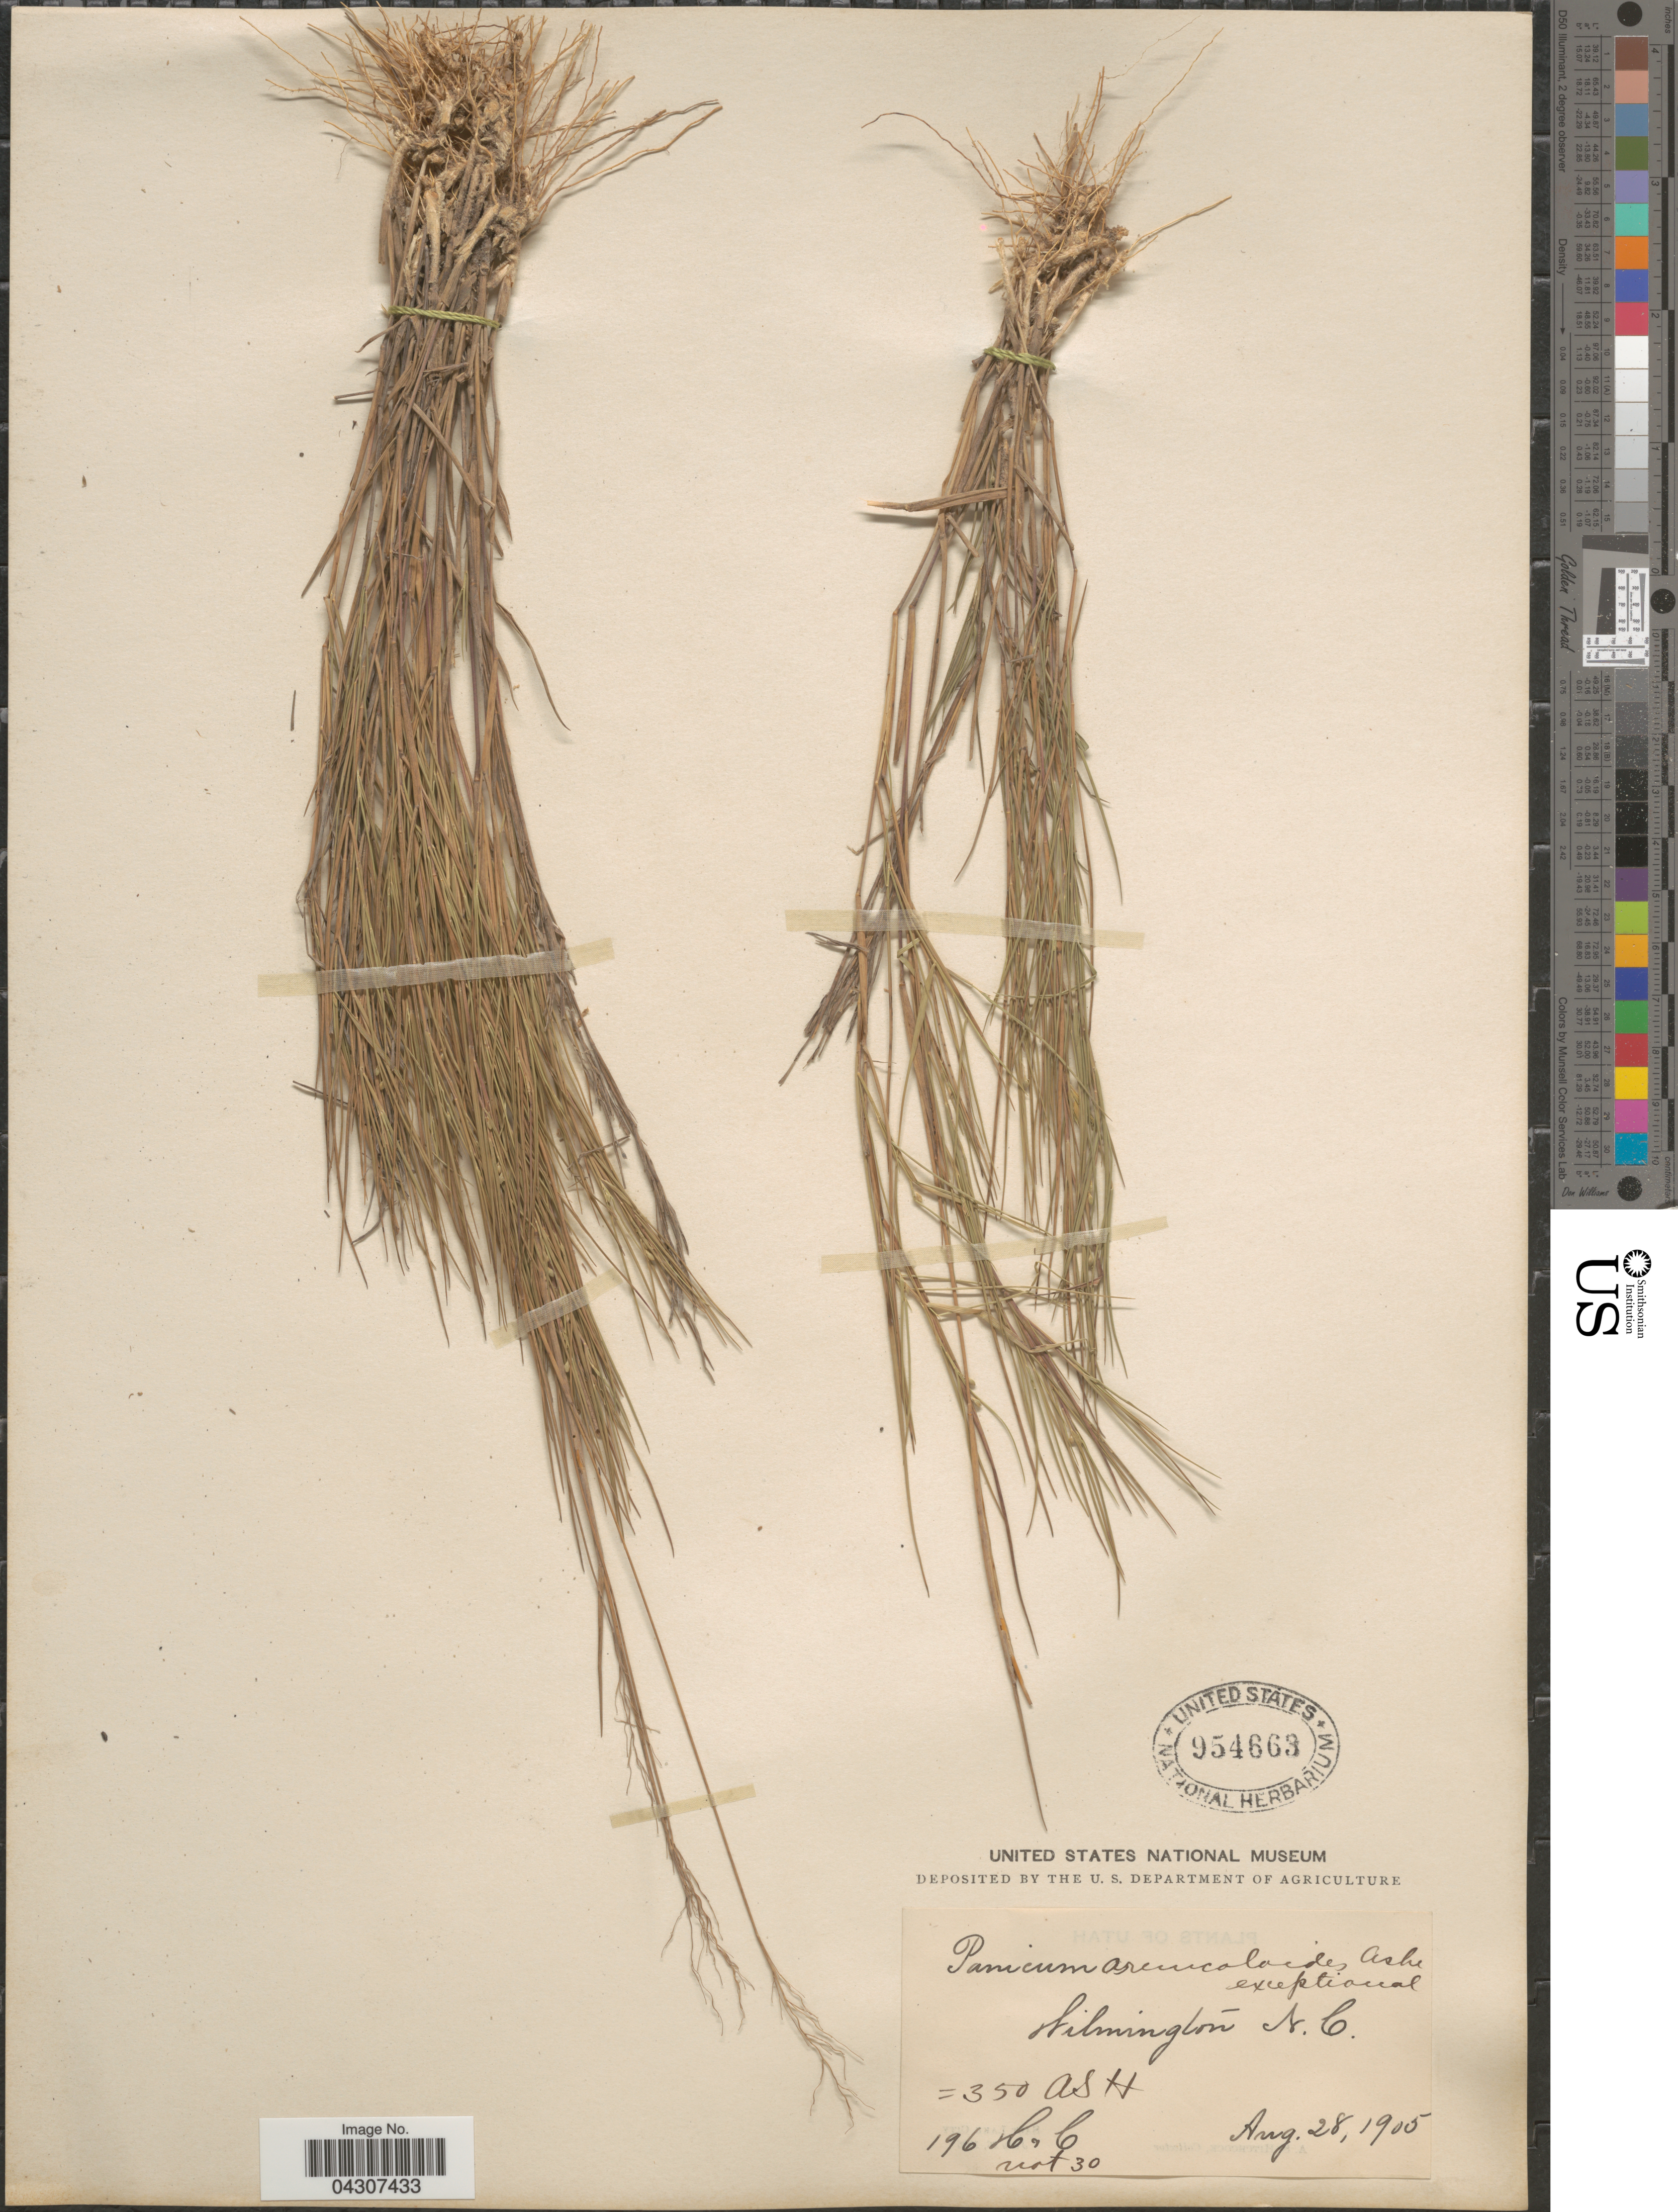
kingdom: Plantae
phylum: Tracheophyta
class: Liliopsida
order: Poales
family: Poaceae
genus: Dichanthelium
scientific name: Dichanthelium aciculare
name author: (Desv. ex Poir.) Gould & C.A. Clark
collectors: A. H. & H. C.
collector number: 350/196?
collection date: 1905-08-28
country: United States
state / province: North Carolina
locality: Wilmington.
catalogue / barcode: US 954663